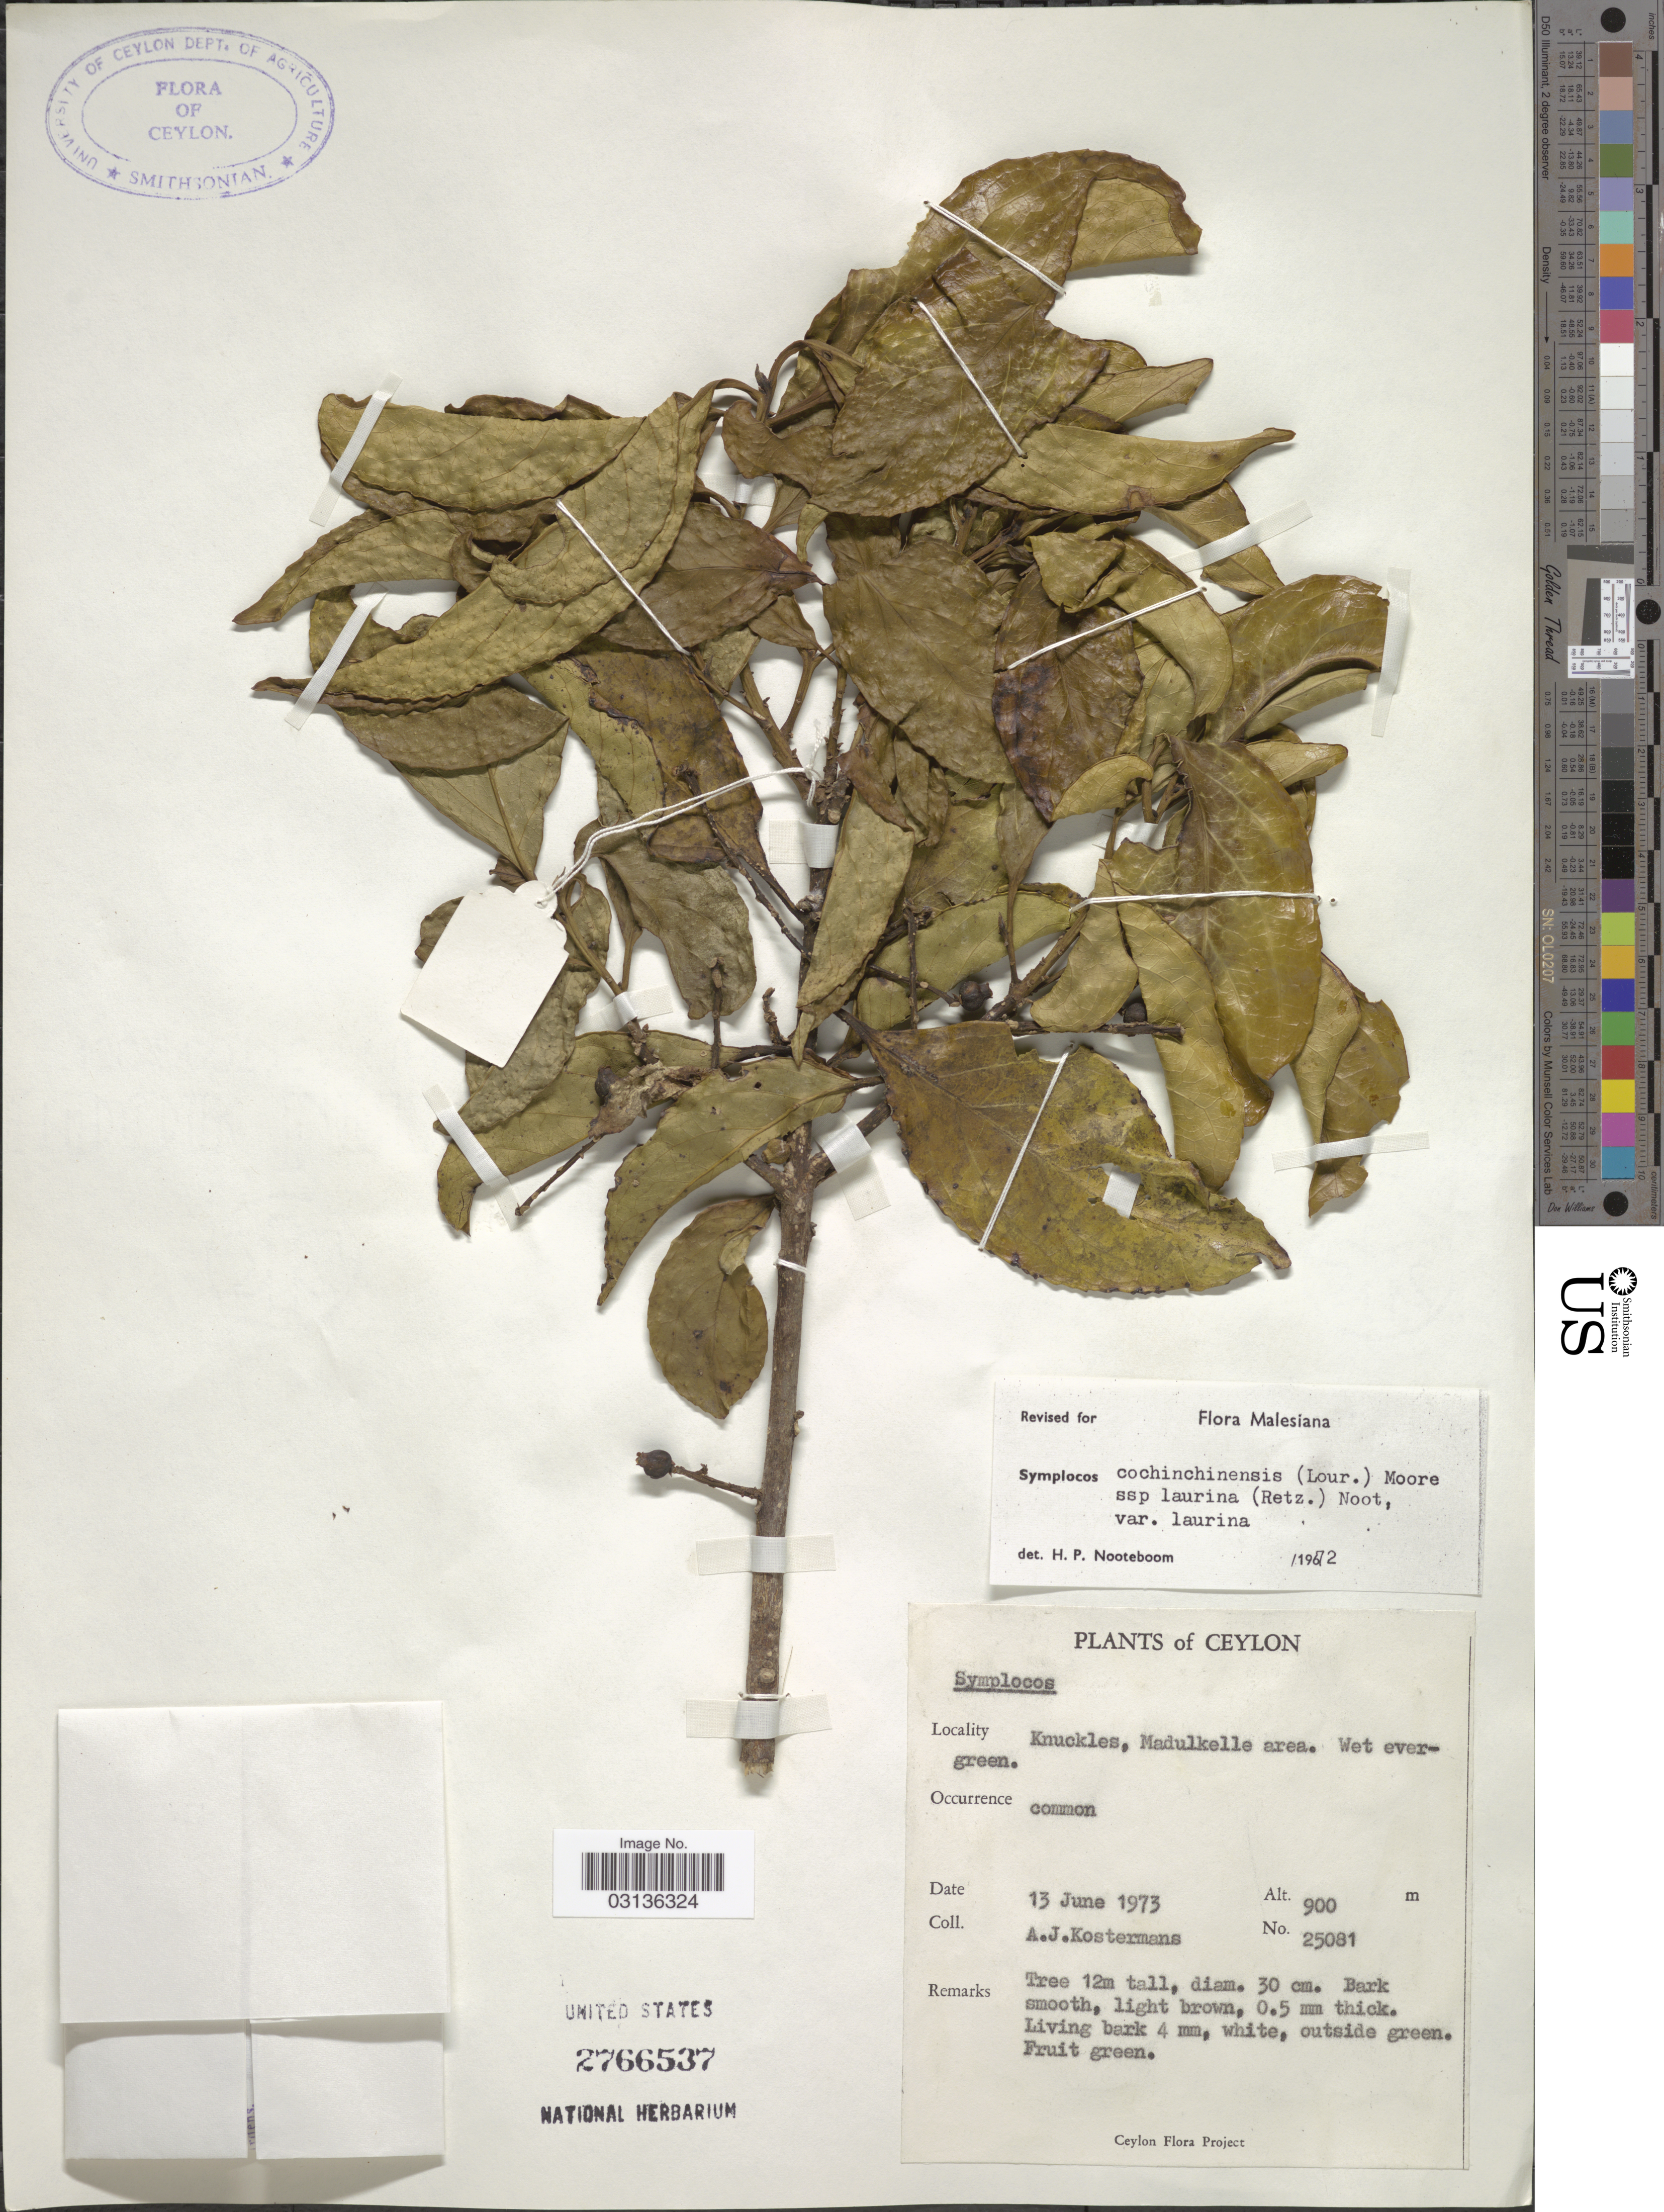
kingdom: Plantae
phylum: Tracheophyta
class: Magnoliopsida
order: Ericales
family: Symplocaceae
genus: Symplocos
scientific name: Symplocos cochinchinensis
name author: (Lour.) S. Moore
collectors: A. J. G. Kostermans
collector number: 25081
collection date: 1973-06-13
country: Sri Lanka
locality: Ceylon. Knuckles, Madulkelle area. Wet evergreen.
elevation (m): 900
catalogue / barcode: US 2766537